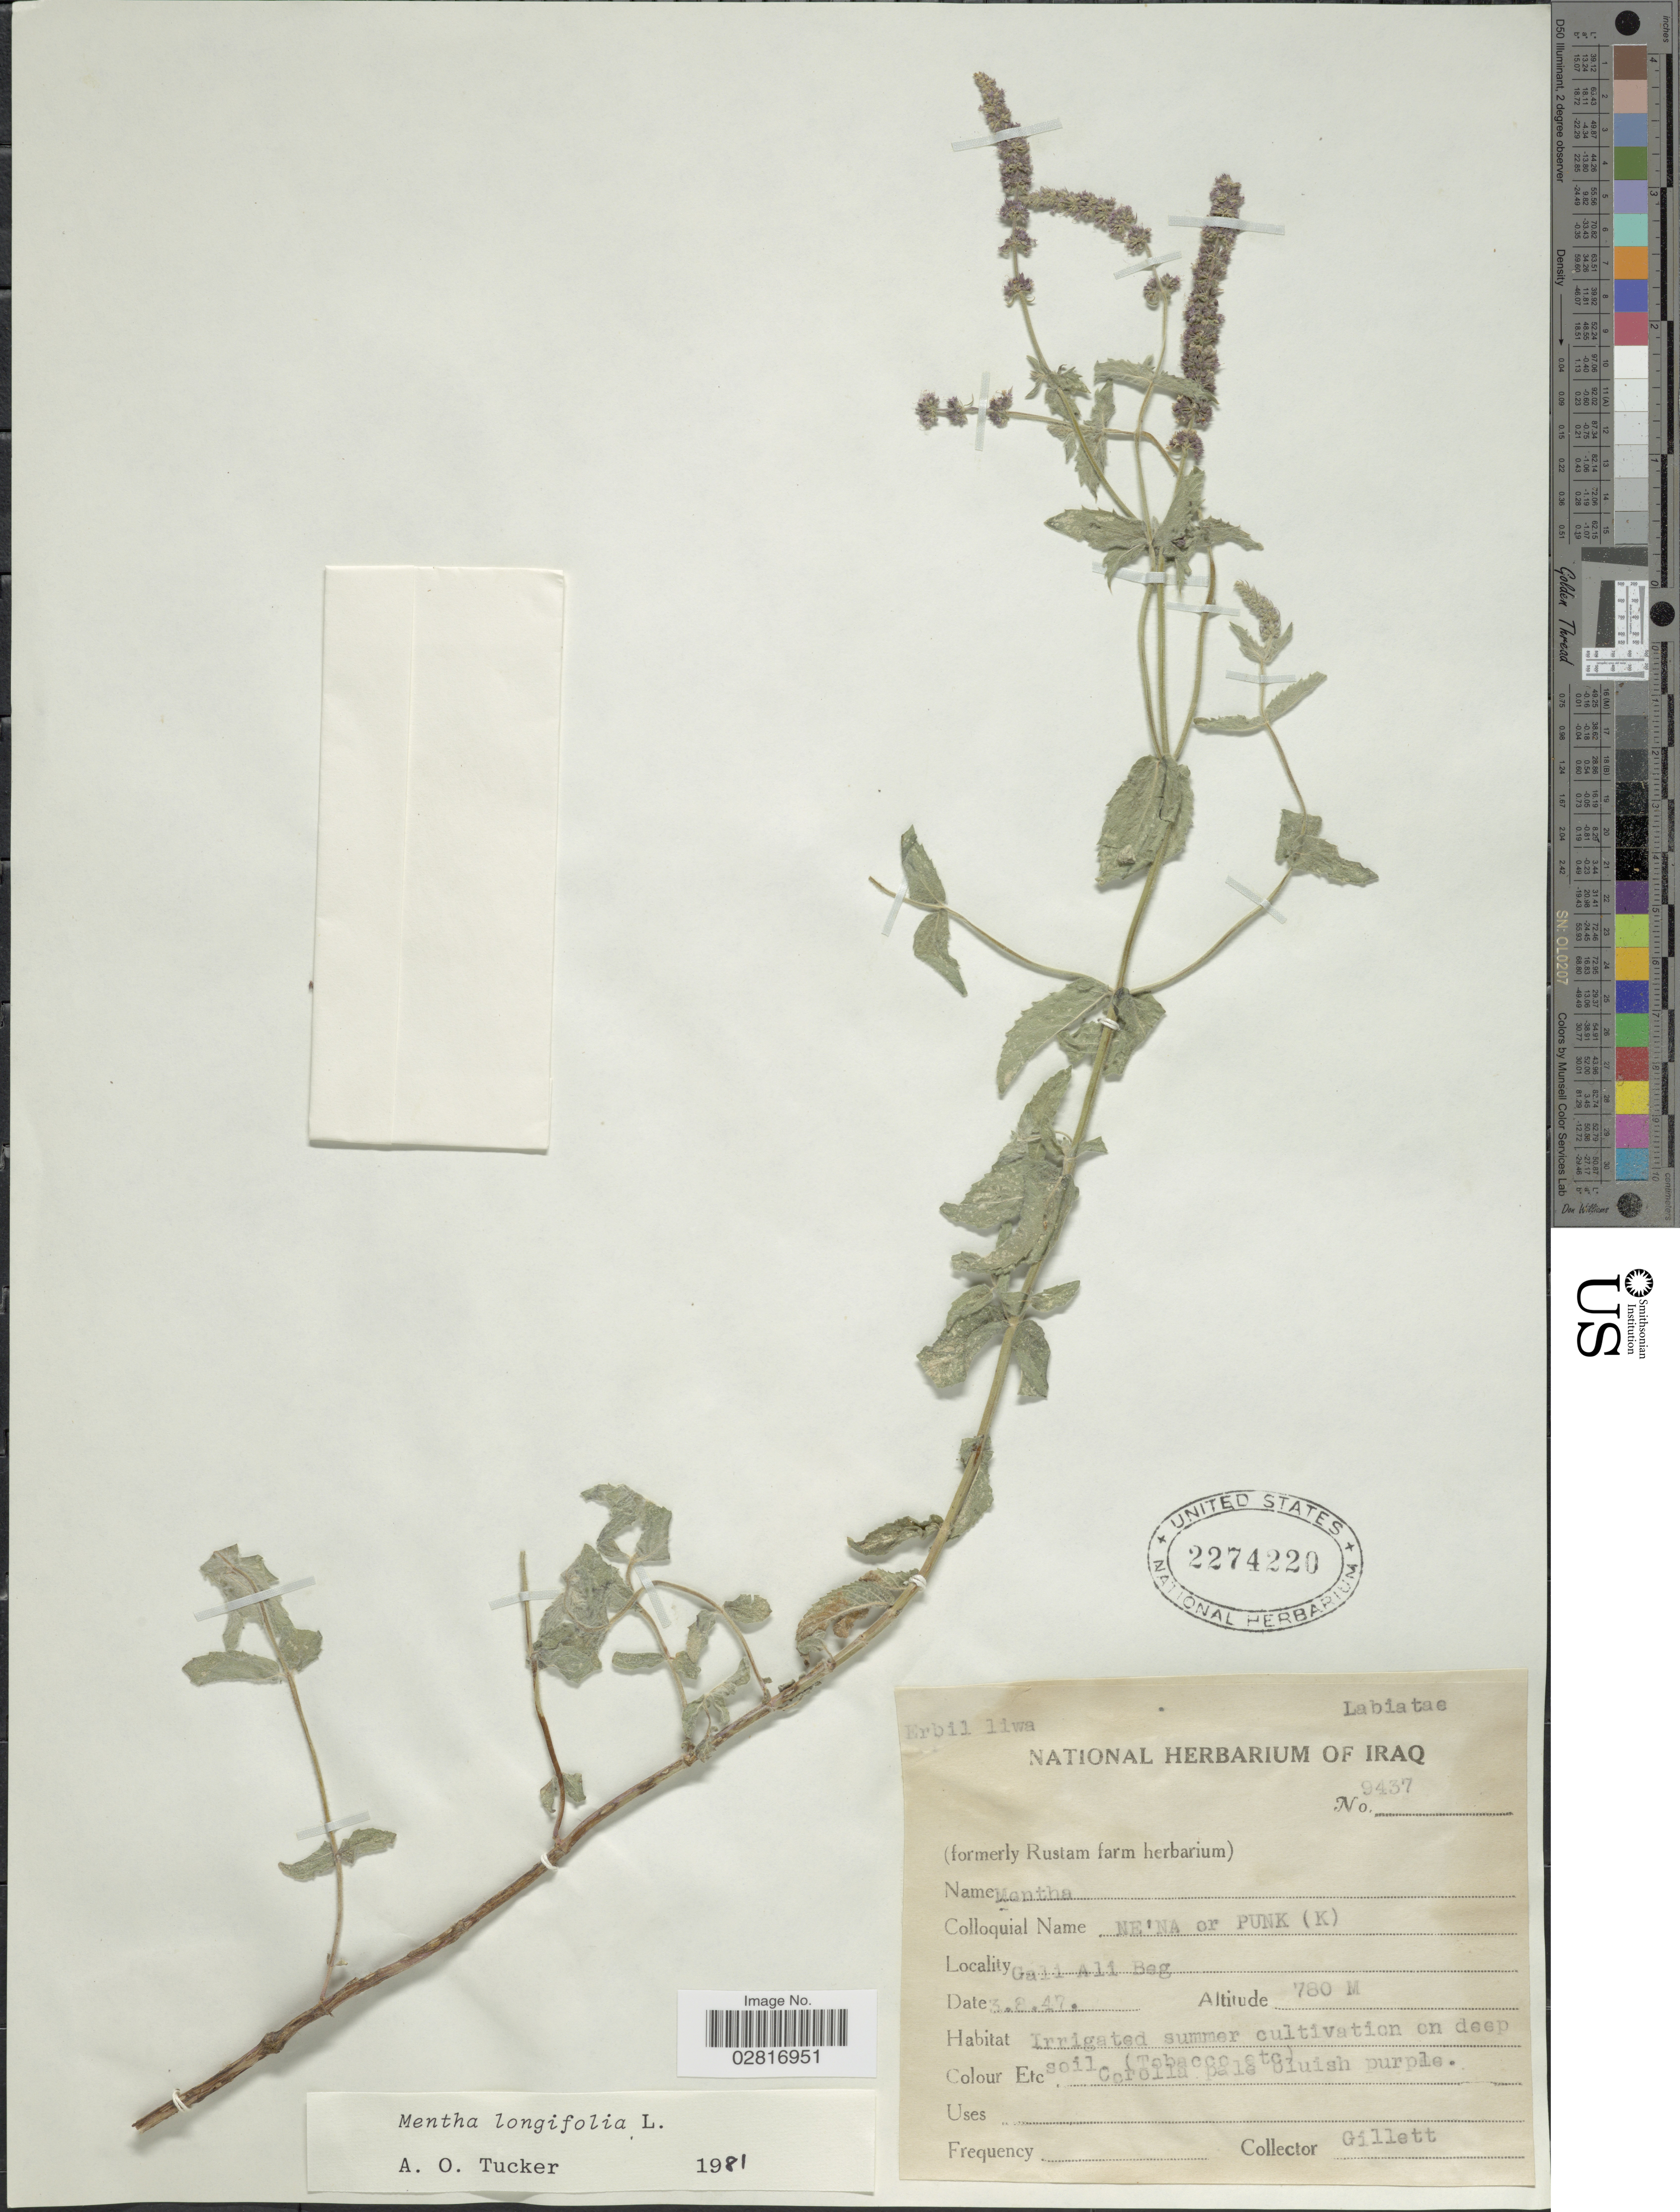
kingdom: Plantae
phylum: Tracheophyta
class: Magnoliopsida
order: Lamiales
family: Lamiaceae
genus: Mentha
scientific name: Mentha longifolia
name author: (L.) L.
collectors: Gillett, --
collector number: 9437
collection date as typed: Transcribed d/m/y: 3/8/47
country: Iraq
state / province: Arbīl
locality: Erbil liwa, Gali Ali Beg.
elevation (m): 780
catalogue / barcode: US 2274220